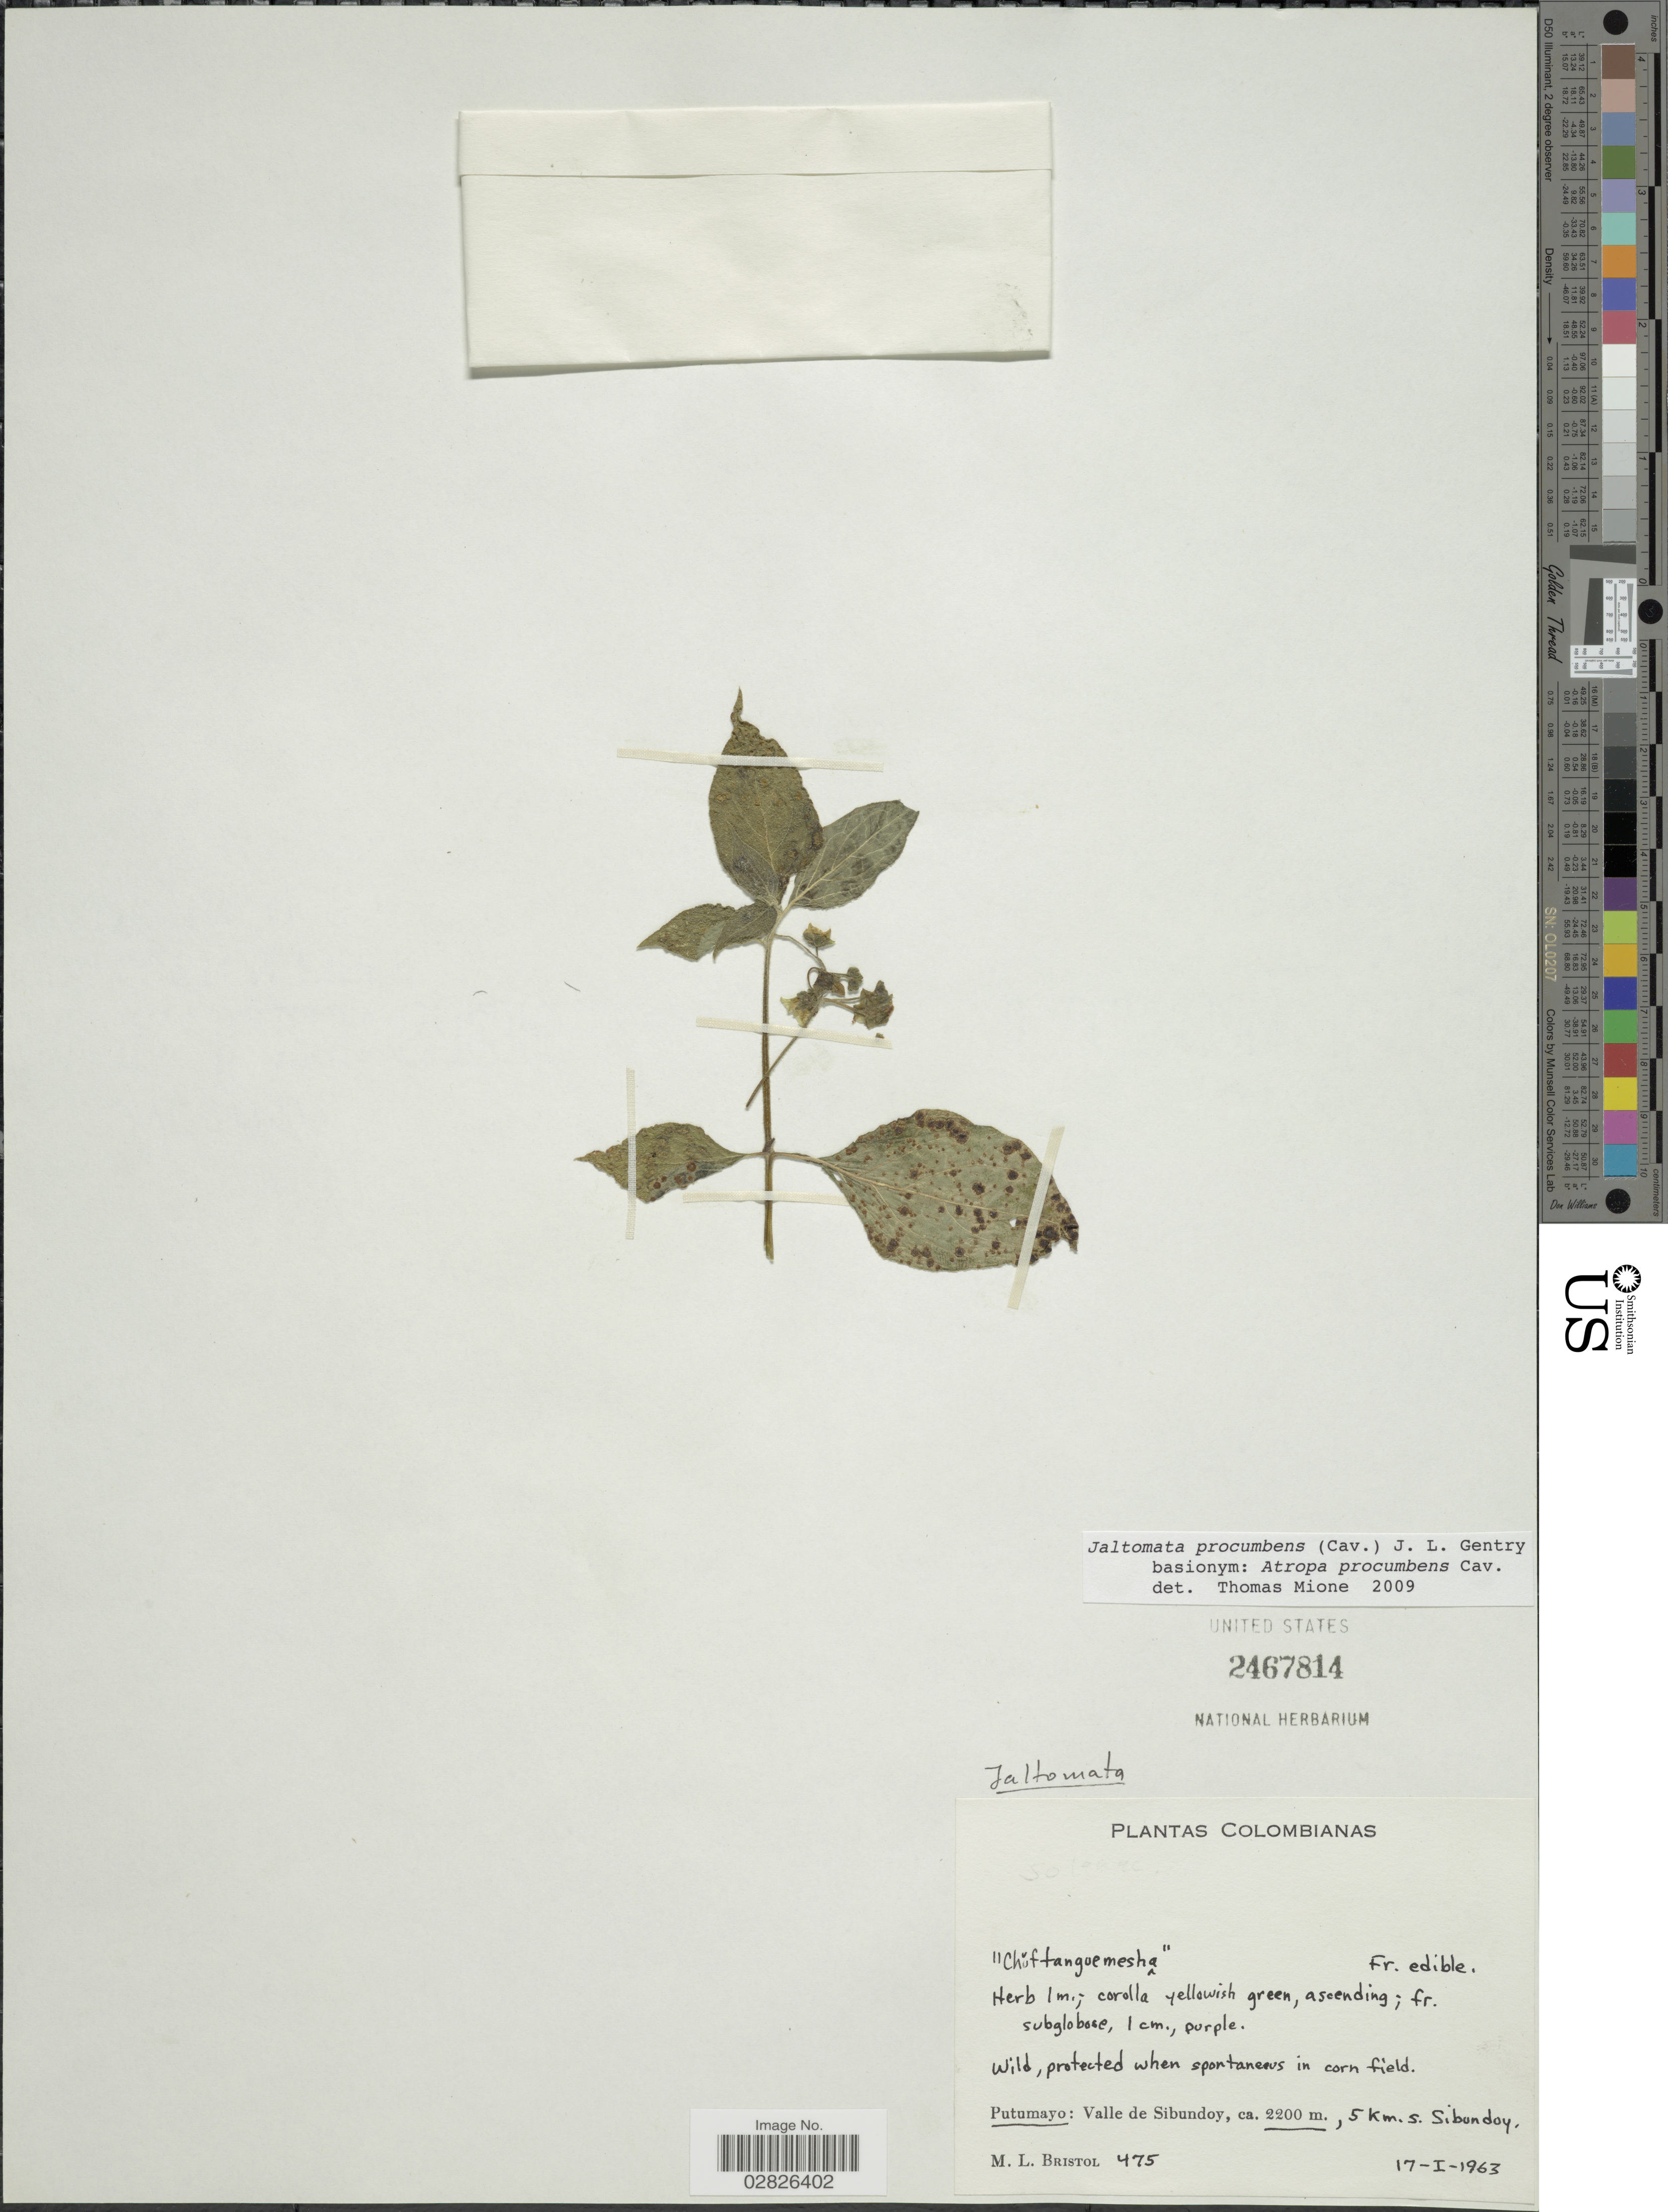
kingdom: Plantae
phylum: Tracheophyta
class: Magnoliopsida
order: Solanales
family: Solanaceae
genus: Jaltomata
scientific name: Jaltomata procumbens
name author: (Cav.) J.L. Gentry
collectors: M. L. Bristol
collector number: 475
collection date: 1963-01-17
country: Colombia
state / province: Putumayo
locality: Valle de Sibundoy, 5 km. S. Sibundoy.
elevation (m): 2200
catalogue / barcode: US 2467814